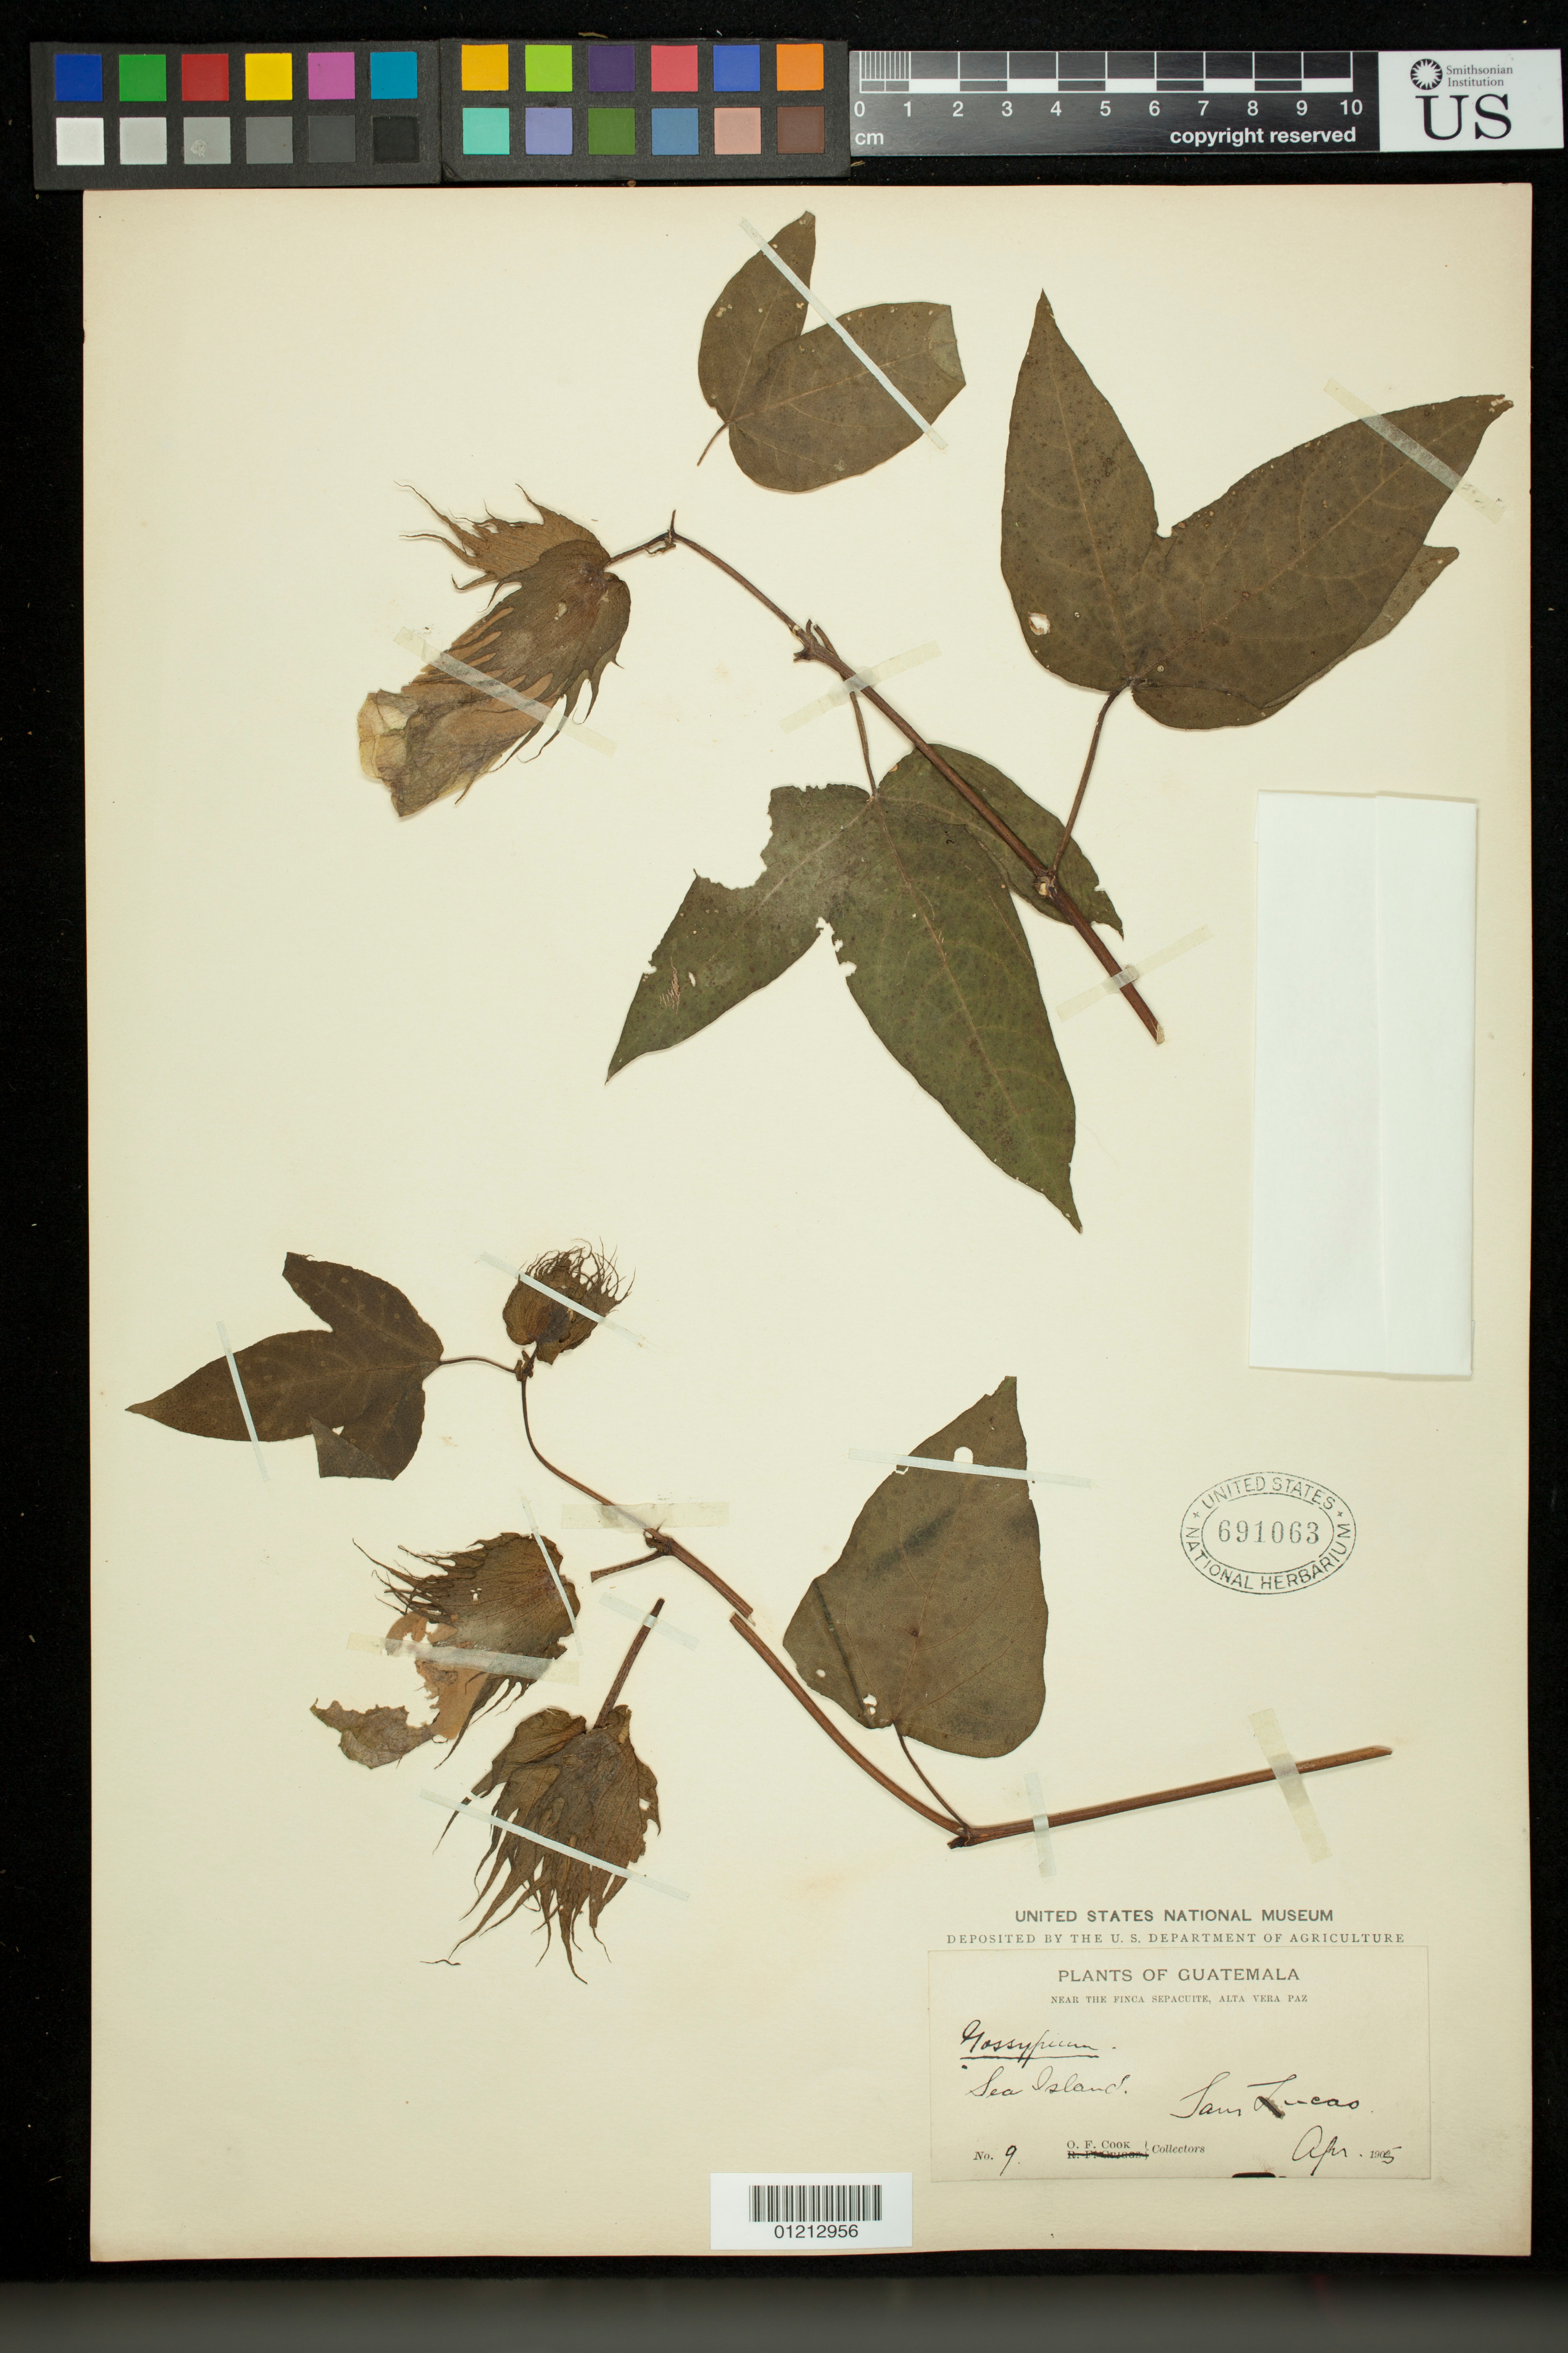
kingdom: Plantae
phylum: Tracheophyta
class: Magnoliopsida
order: Malvales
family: Malvaceae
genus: Gossypium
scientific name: Gossypium barbadense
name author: L.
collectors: O. F. Cook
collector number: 9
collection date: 1905-04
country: Guatemala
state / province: Alta Verapaz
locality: Near the Finca Sepacuite. Sea Island. San Lucas.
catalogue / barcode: US 691063